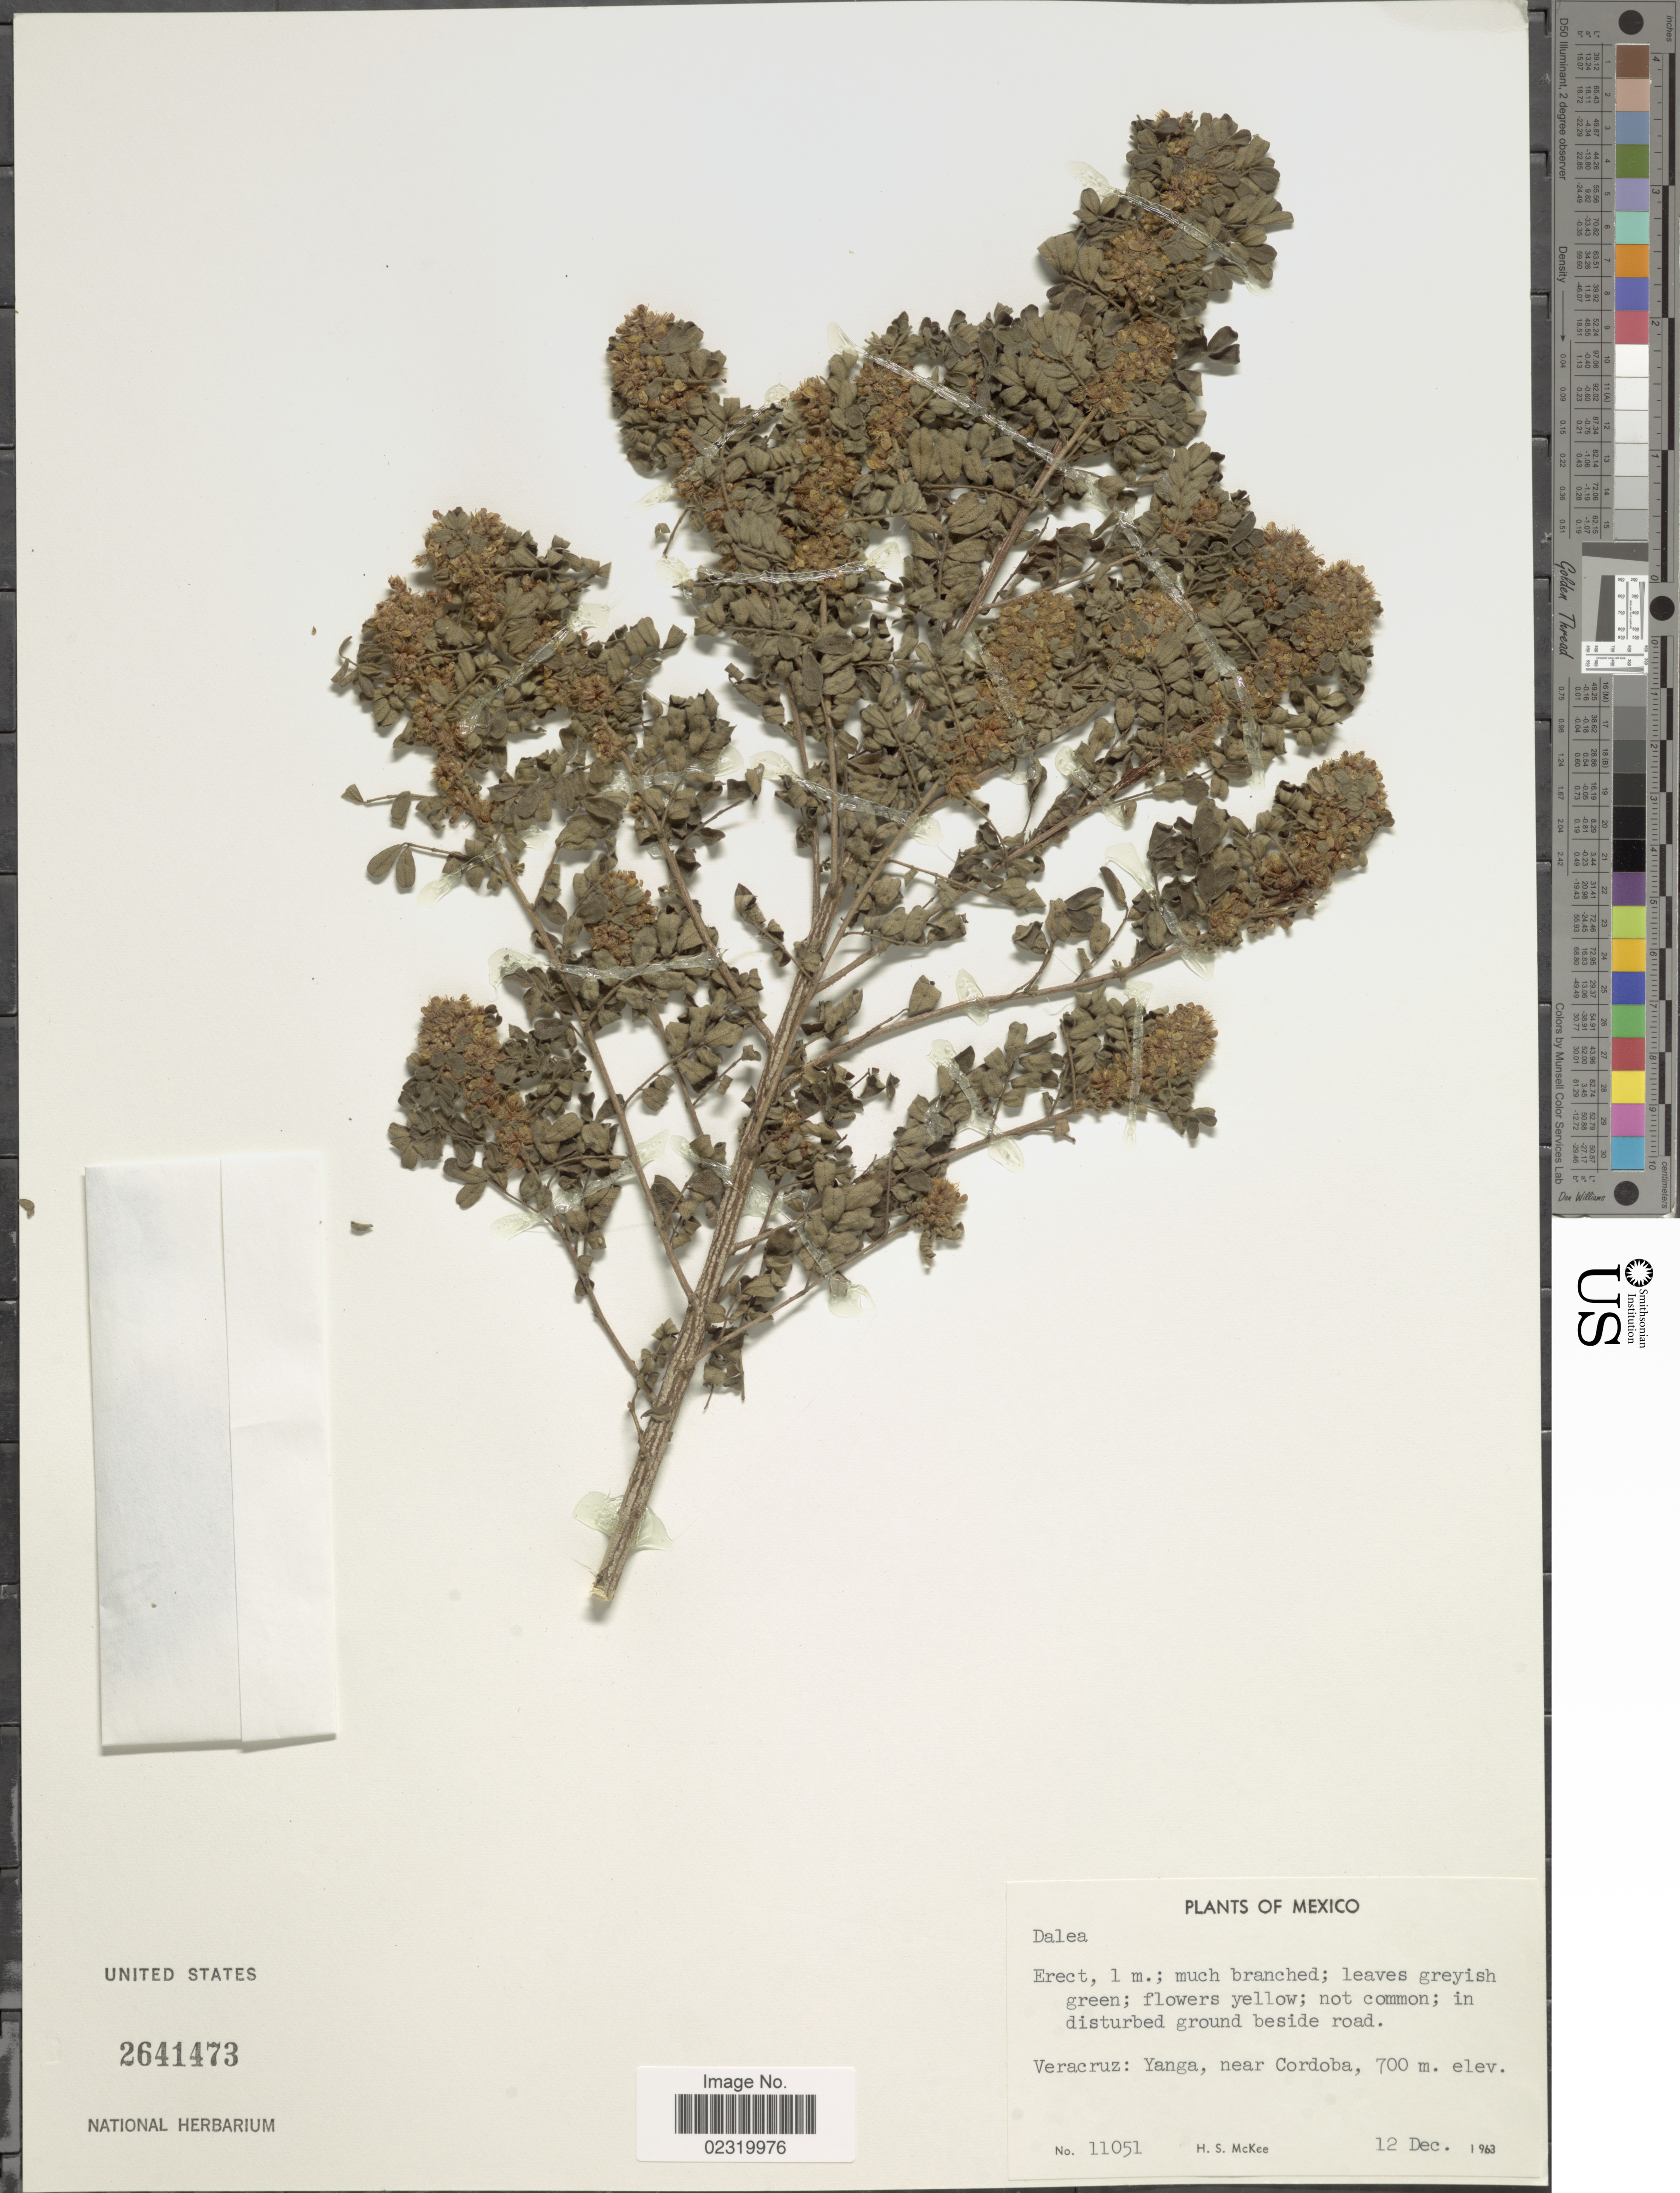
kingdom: Plantae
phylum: Tracheophyta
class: Magnoliopsida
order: Fabales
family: Fabaceae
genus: Dalea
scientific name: Dalea scandens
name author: (Mill.) R.T. Clausen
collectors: H. S. McKee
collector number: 11051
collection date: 1963-12-12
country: Mexico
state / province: Veracruz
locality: Veracruz: Yanga, near Cordoba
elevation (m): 700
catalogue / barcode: US 2641473